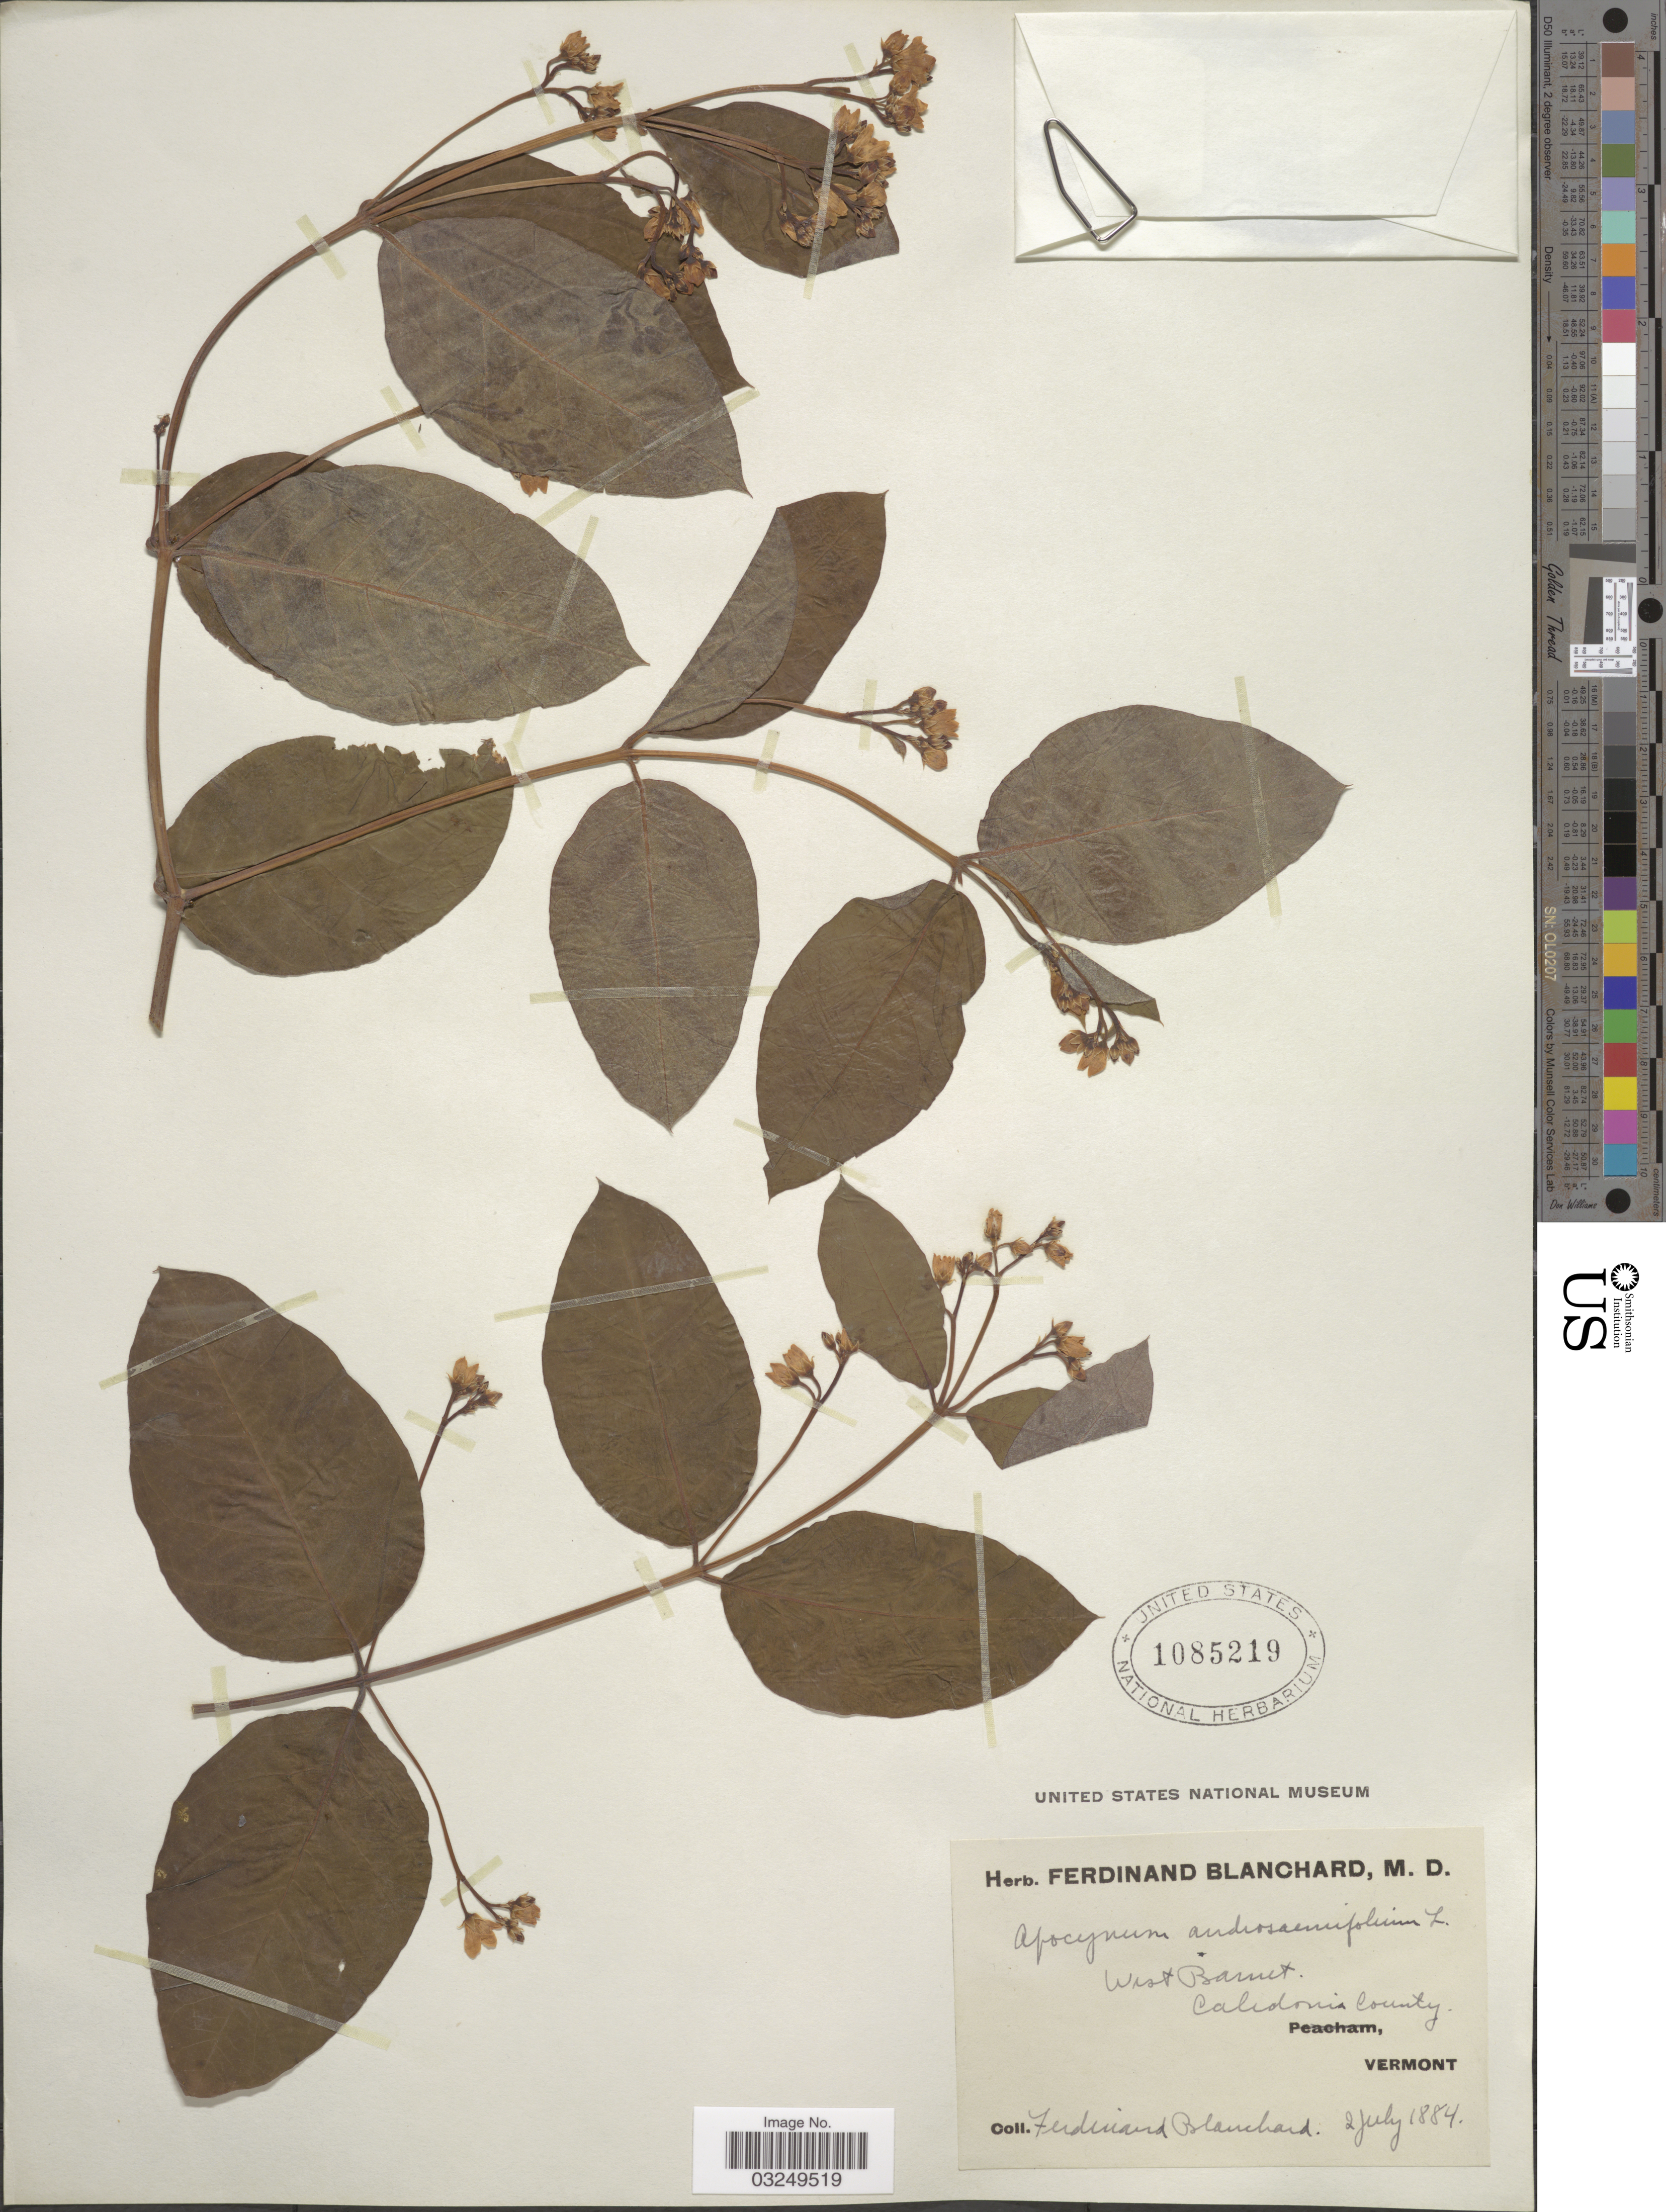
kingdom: Plantae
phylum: Tracheophyta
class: Magnoliopsida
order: Gentianales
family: Apocynaceae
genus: Apocynum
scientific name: Apocynum androsaemifolium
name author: L.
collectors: F. Blanchard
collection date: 1884-07-02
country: United States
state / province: Vermont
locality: West Barnet. Caledonia County.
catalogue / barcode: US 1085219